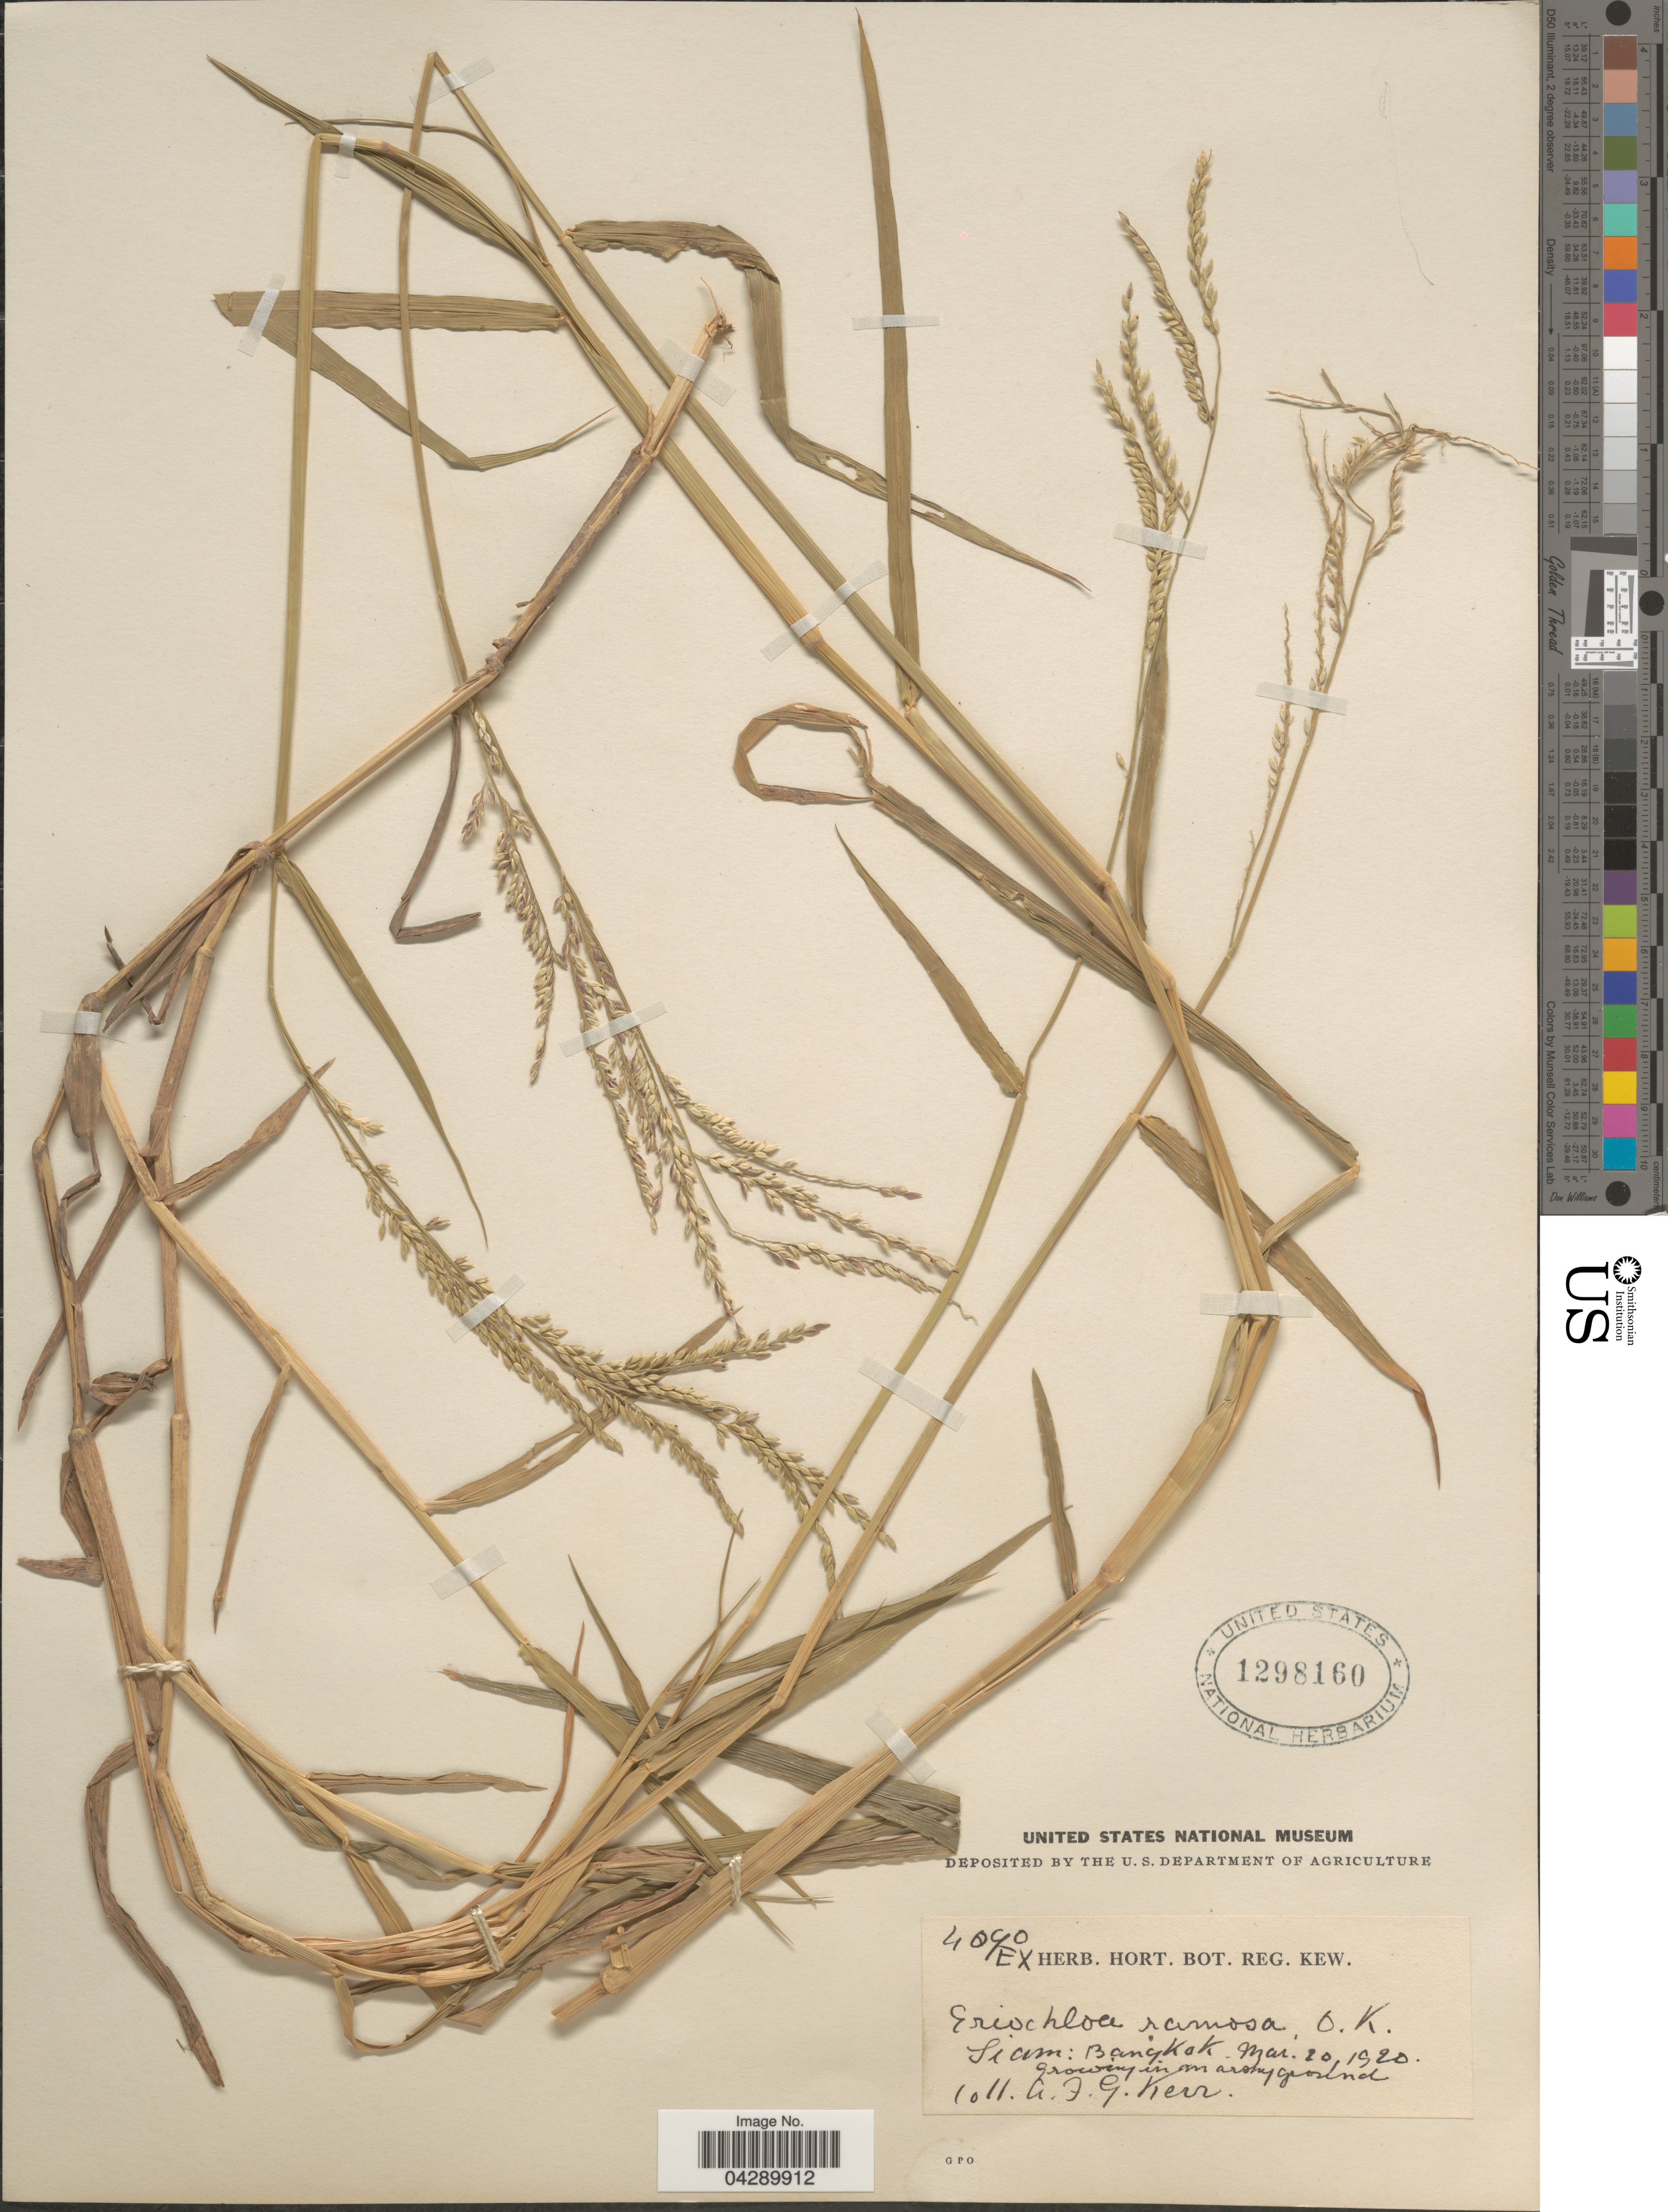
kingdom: Plantae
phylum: Tracheophyta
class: Liliopsida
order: Poales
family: Poaceae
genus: Eriochloa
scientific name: Eriochloa procera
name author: (Retz.) C.E. Hubb.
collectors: A. F. G. Kerr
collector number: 1011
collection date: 1920-03-20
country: Thailand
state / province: Bangkok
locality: Siam.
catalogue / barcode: US 1298160